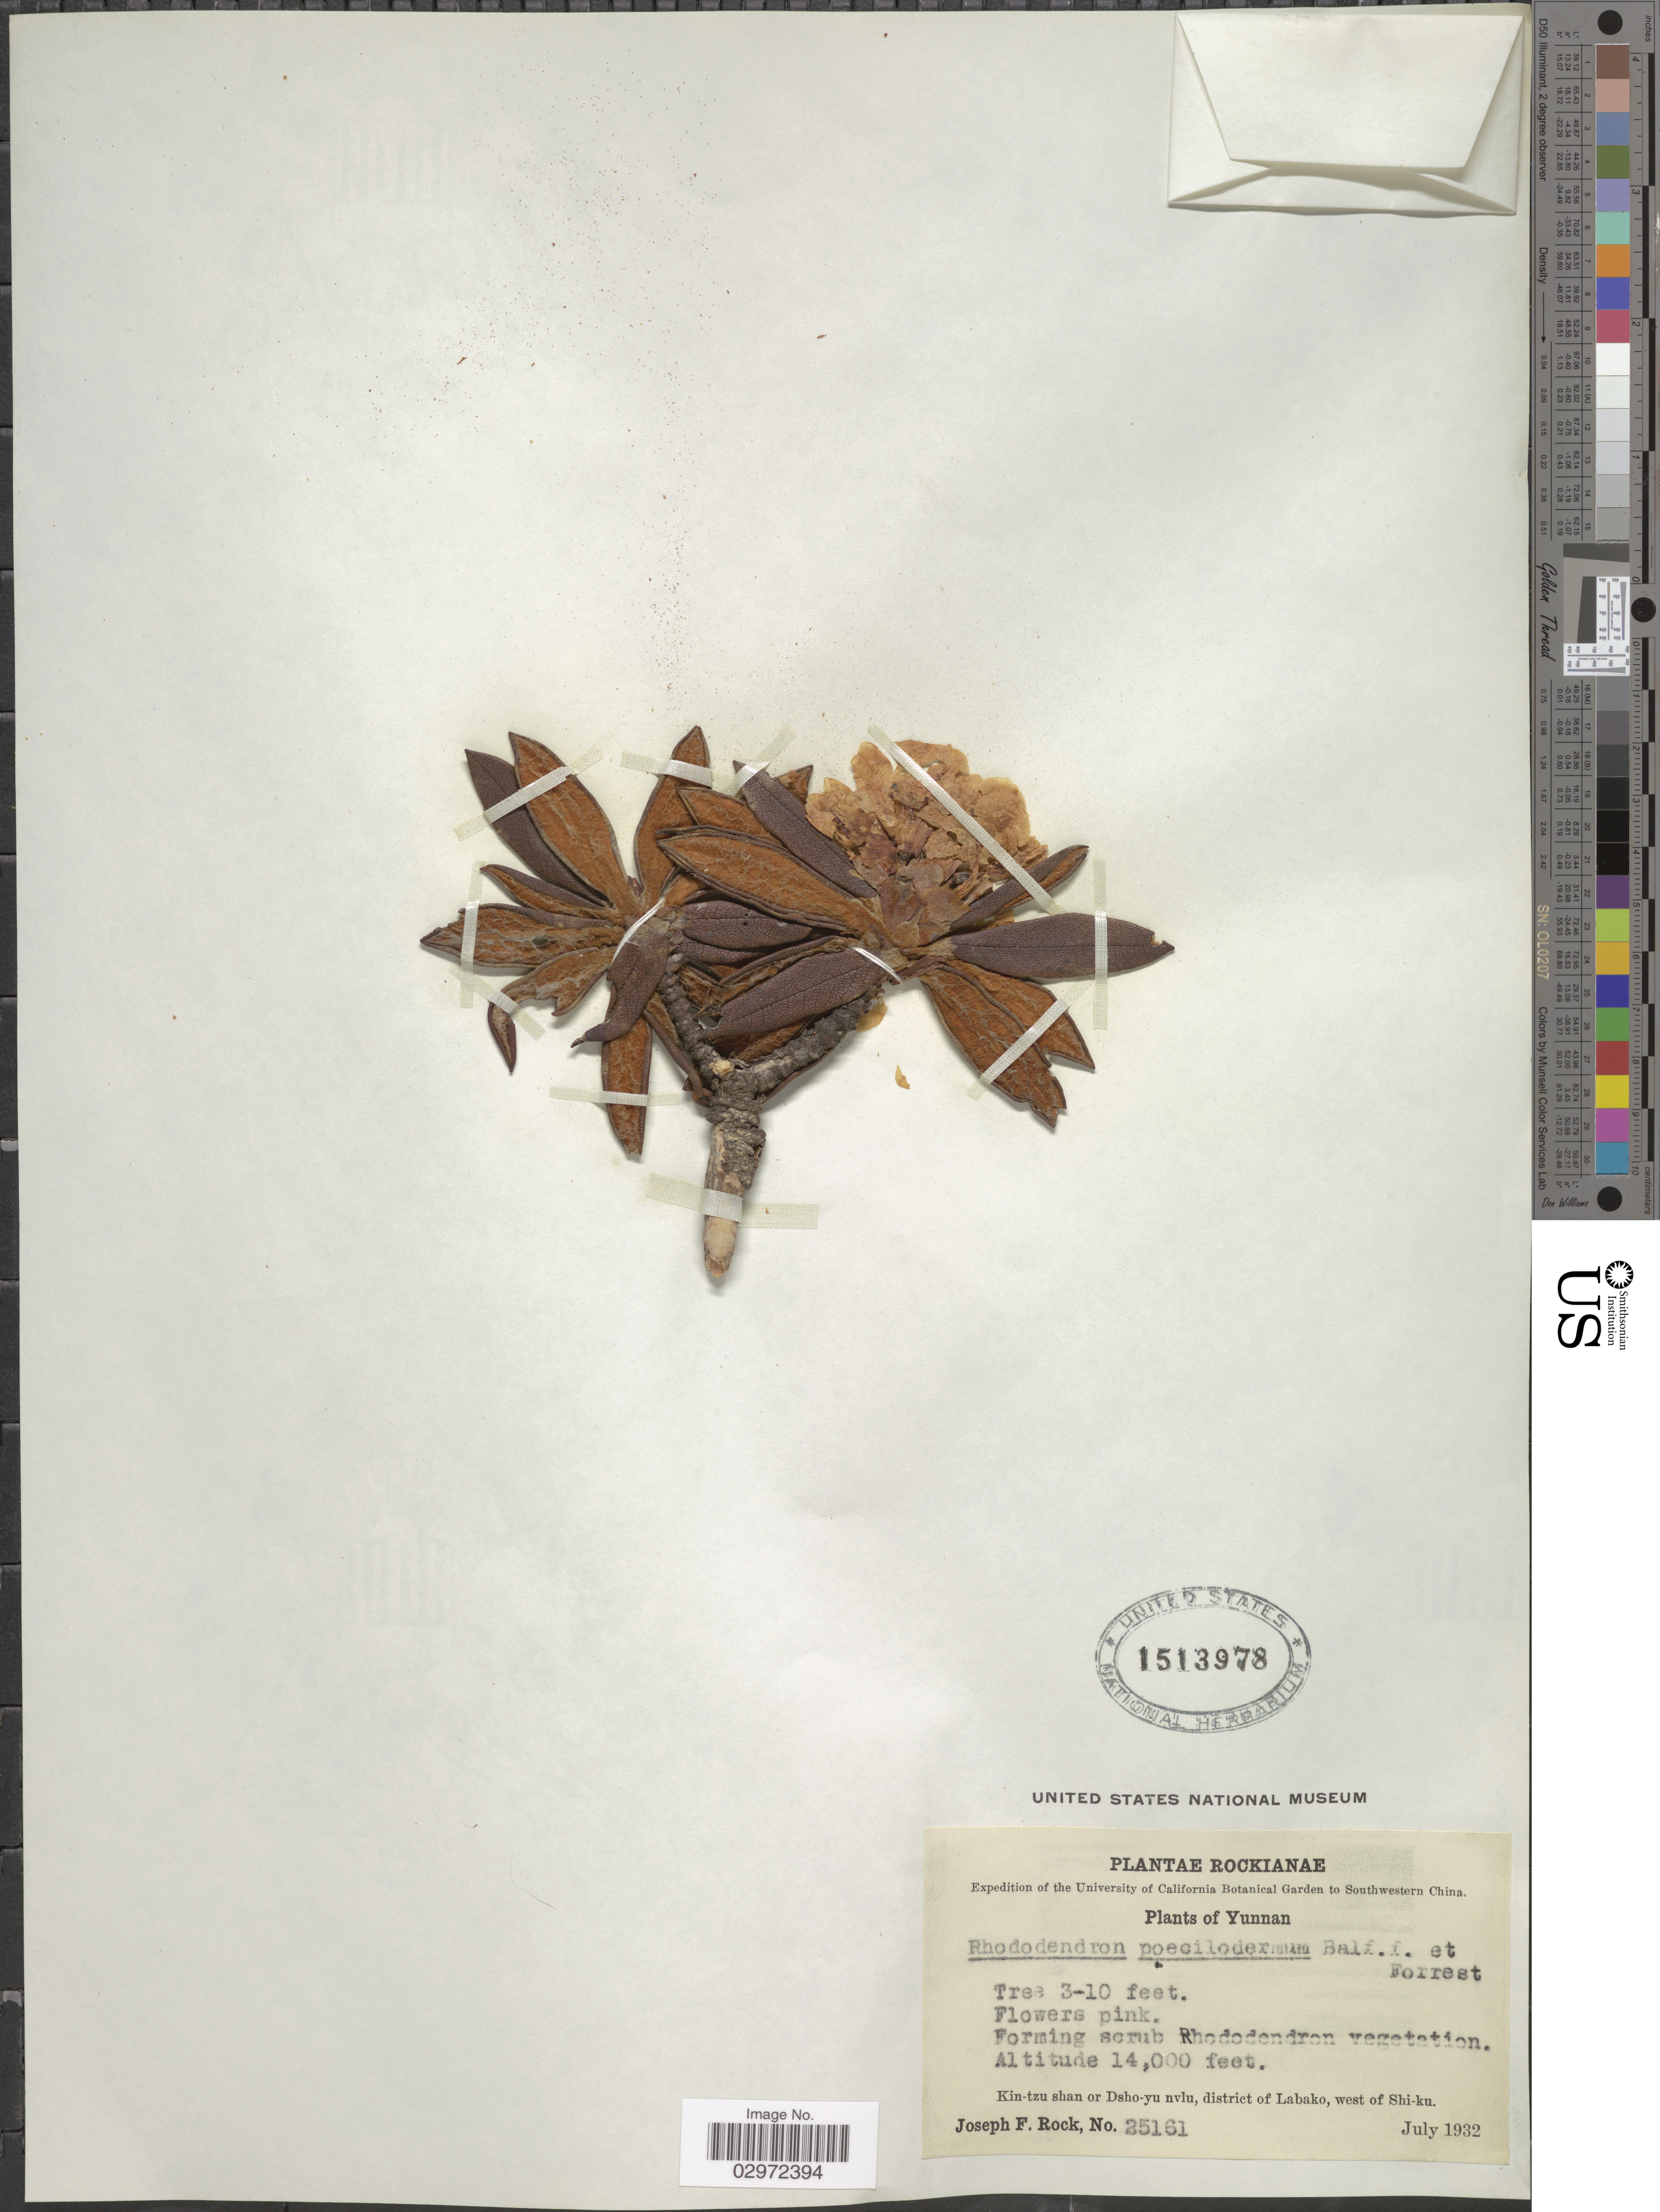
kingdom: Plantae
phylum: Tracheophyta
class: Magnoliopsida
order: Ericales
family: Ericaceae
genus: Rhododendron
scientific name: Rhododendron poecilodermum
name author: Balf. f. & Forrest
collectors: J. F. Rock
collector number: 25161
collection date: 1932-07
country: China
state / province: Yunnan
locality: Southwestern China, Kin-tzu shan or Dsho-yu nvlu, district of Labako, west of Shi-ku.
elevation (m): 4267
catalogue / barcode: US 1513978